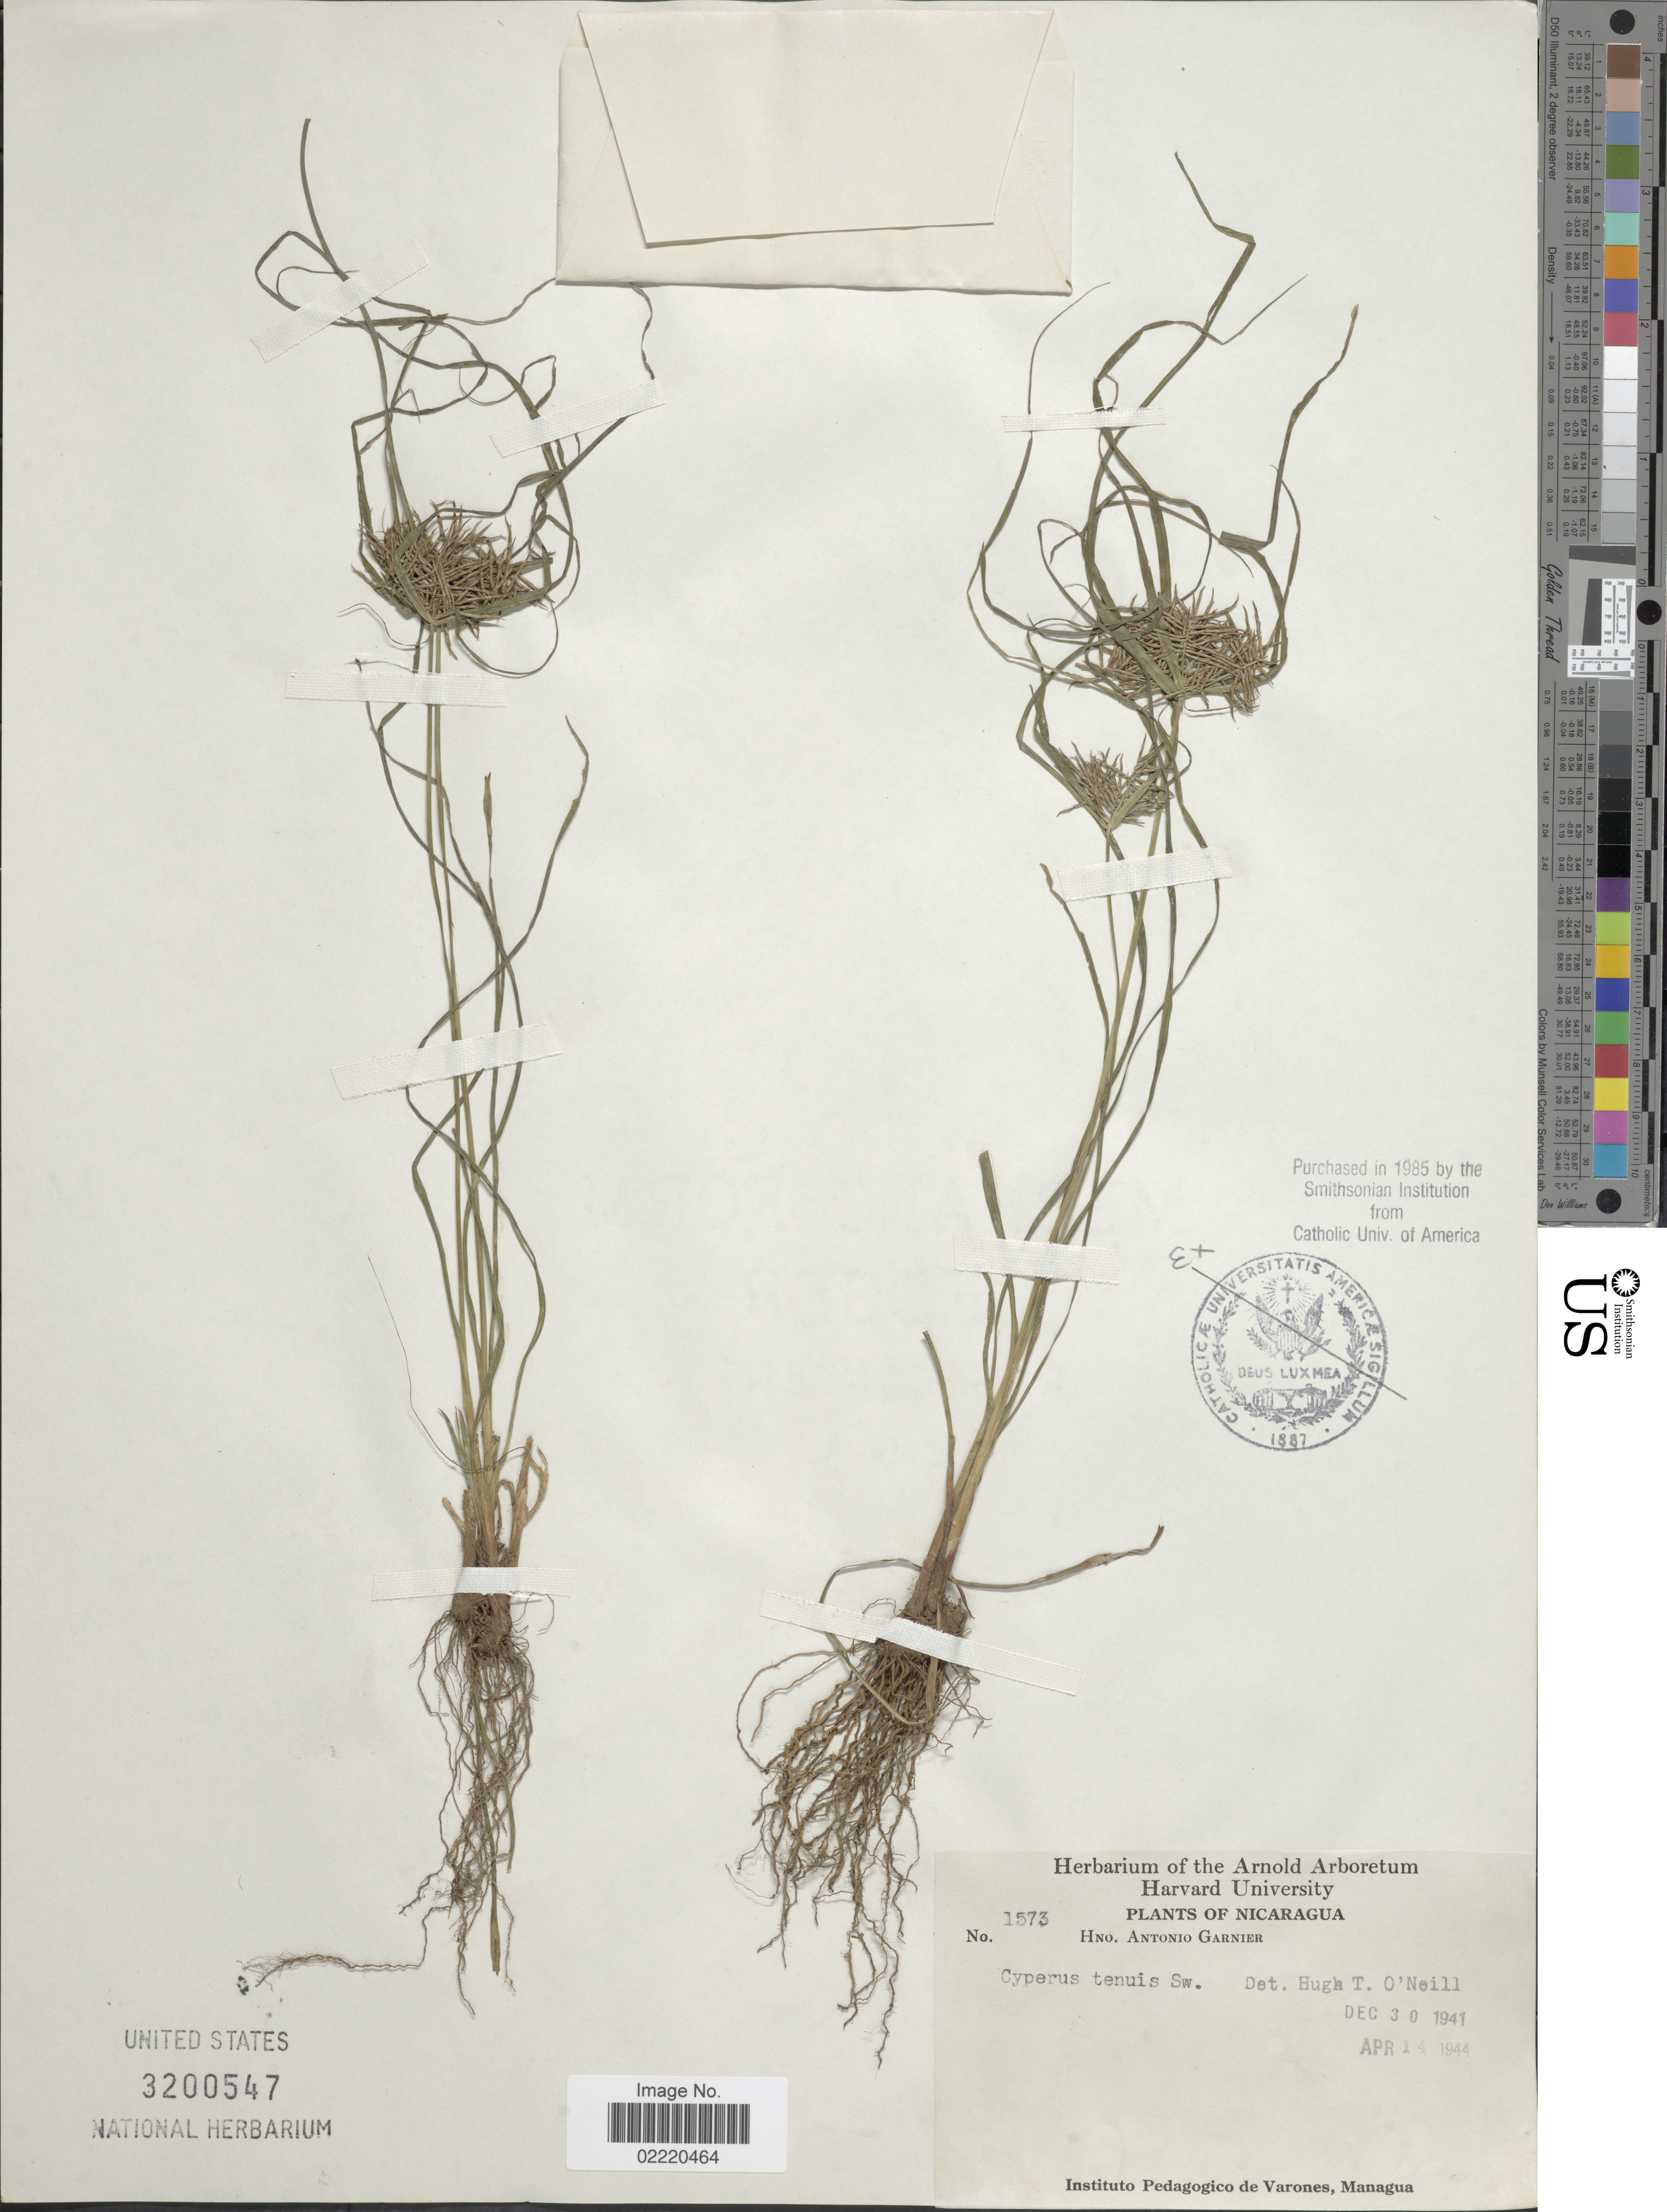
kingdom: Plantae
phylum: Tracheophyta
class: Liliopsida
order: Poales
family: Cyperaceae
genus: Cyperus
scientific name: Cyperus tenuis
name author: Sw.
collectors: Bro. A. Garnier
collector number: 1573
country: Nicaragua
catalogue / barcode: US 3200547